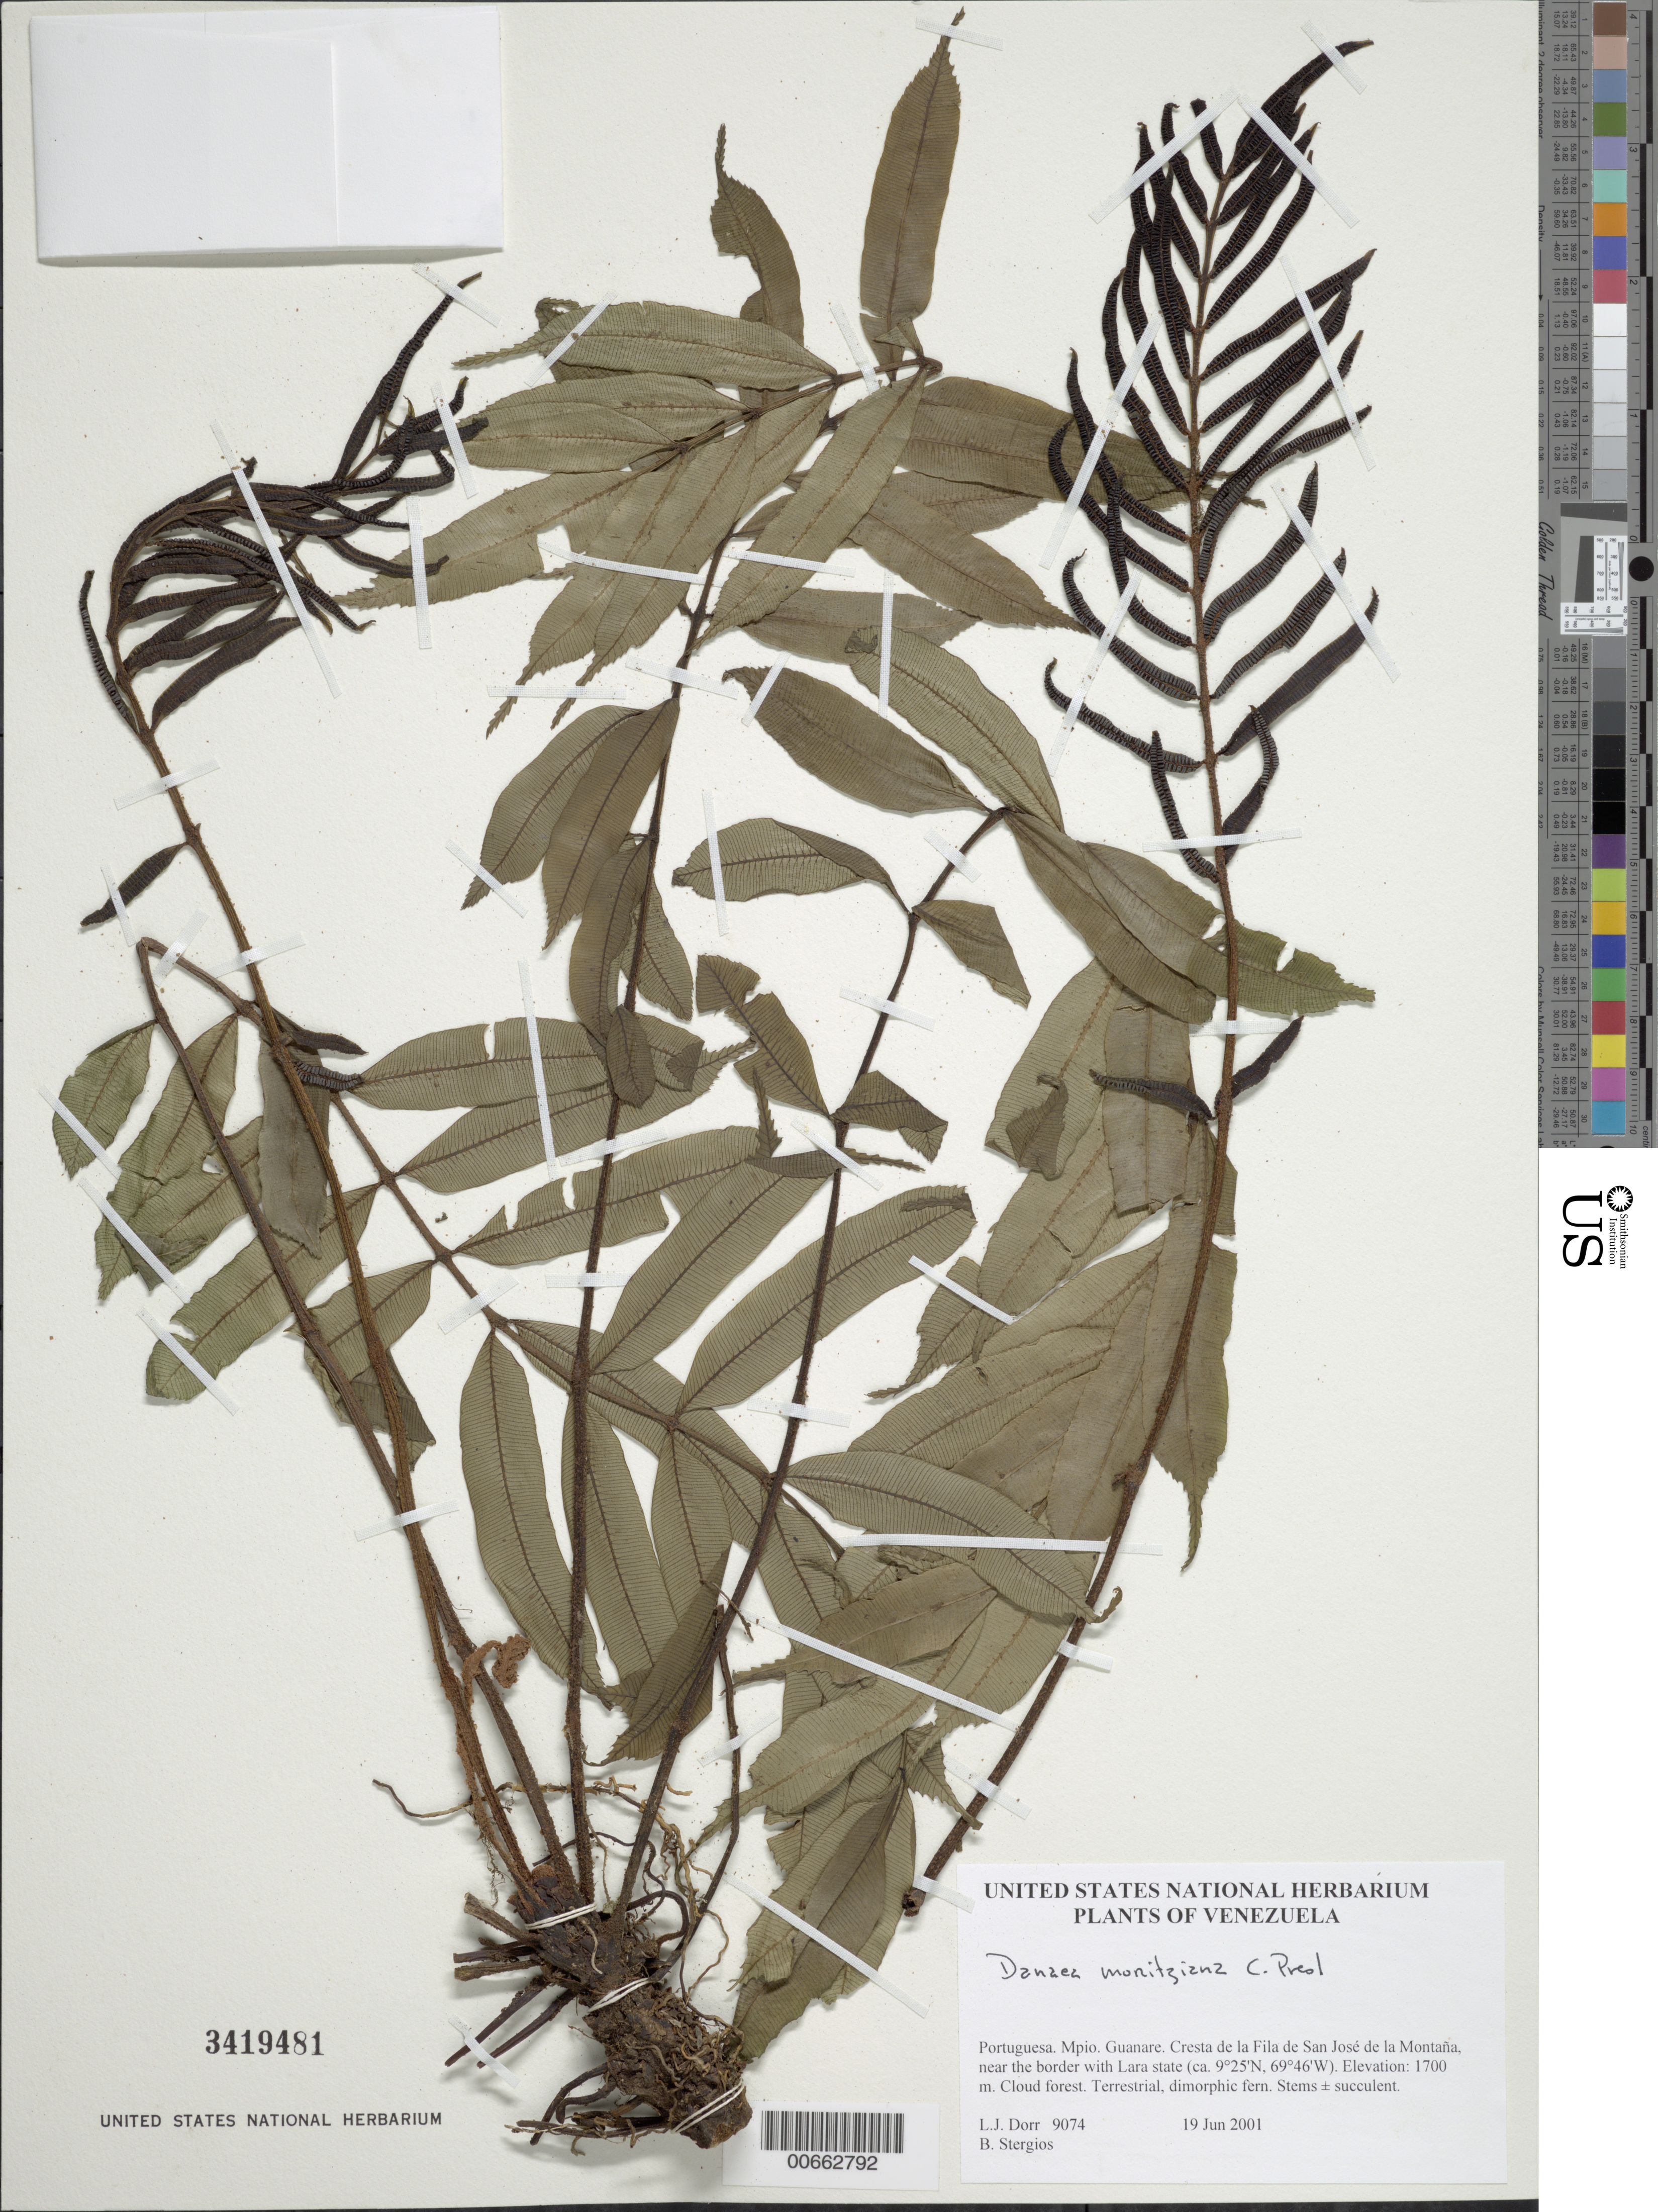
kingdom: Plantae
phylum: Tracheophyta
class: Polypodiopsida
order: Marattiales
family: Marattiaceae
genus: Danaea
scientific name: Danaea moritziana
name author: C. Presl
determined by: Dorr, L. J., (BOT), Smithsonian Institution - National Museum of Natural History (UNITED STATES)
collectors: L. J. Dorr & B. G. Stergios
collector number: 9074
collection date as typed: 19 Jun 2001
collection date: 2001-06-19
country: Venezuela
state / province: Portuguesa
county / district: Guanare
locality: Cresta de la Fila de San José de la Montaña, near the border with Lara state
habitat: Cloud forest.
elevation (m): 1700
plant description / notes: PORT, UC, US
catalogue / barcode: US 3419481